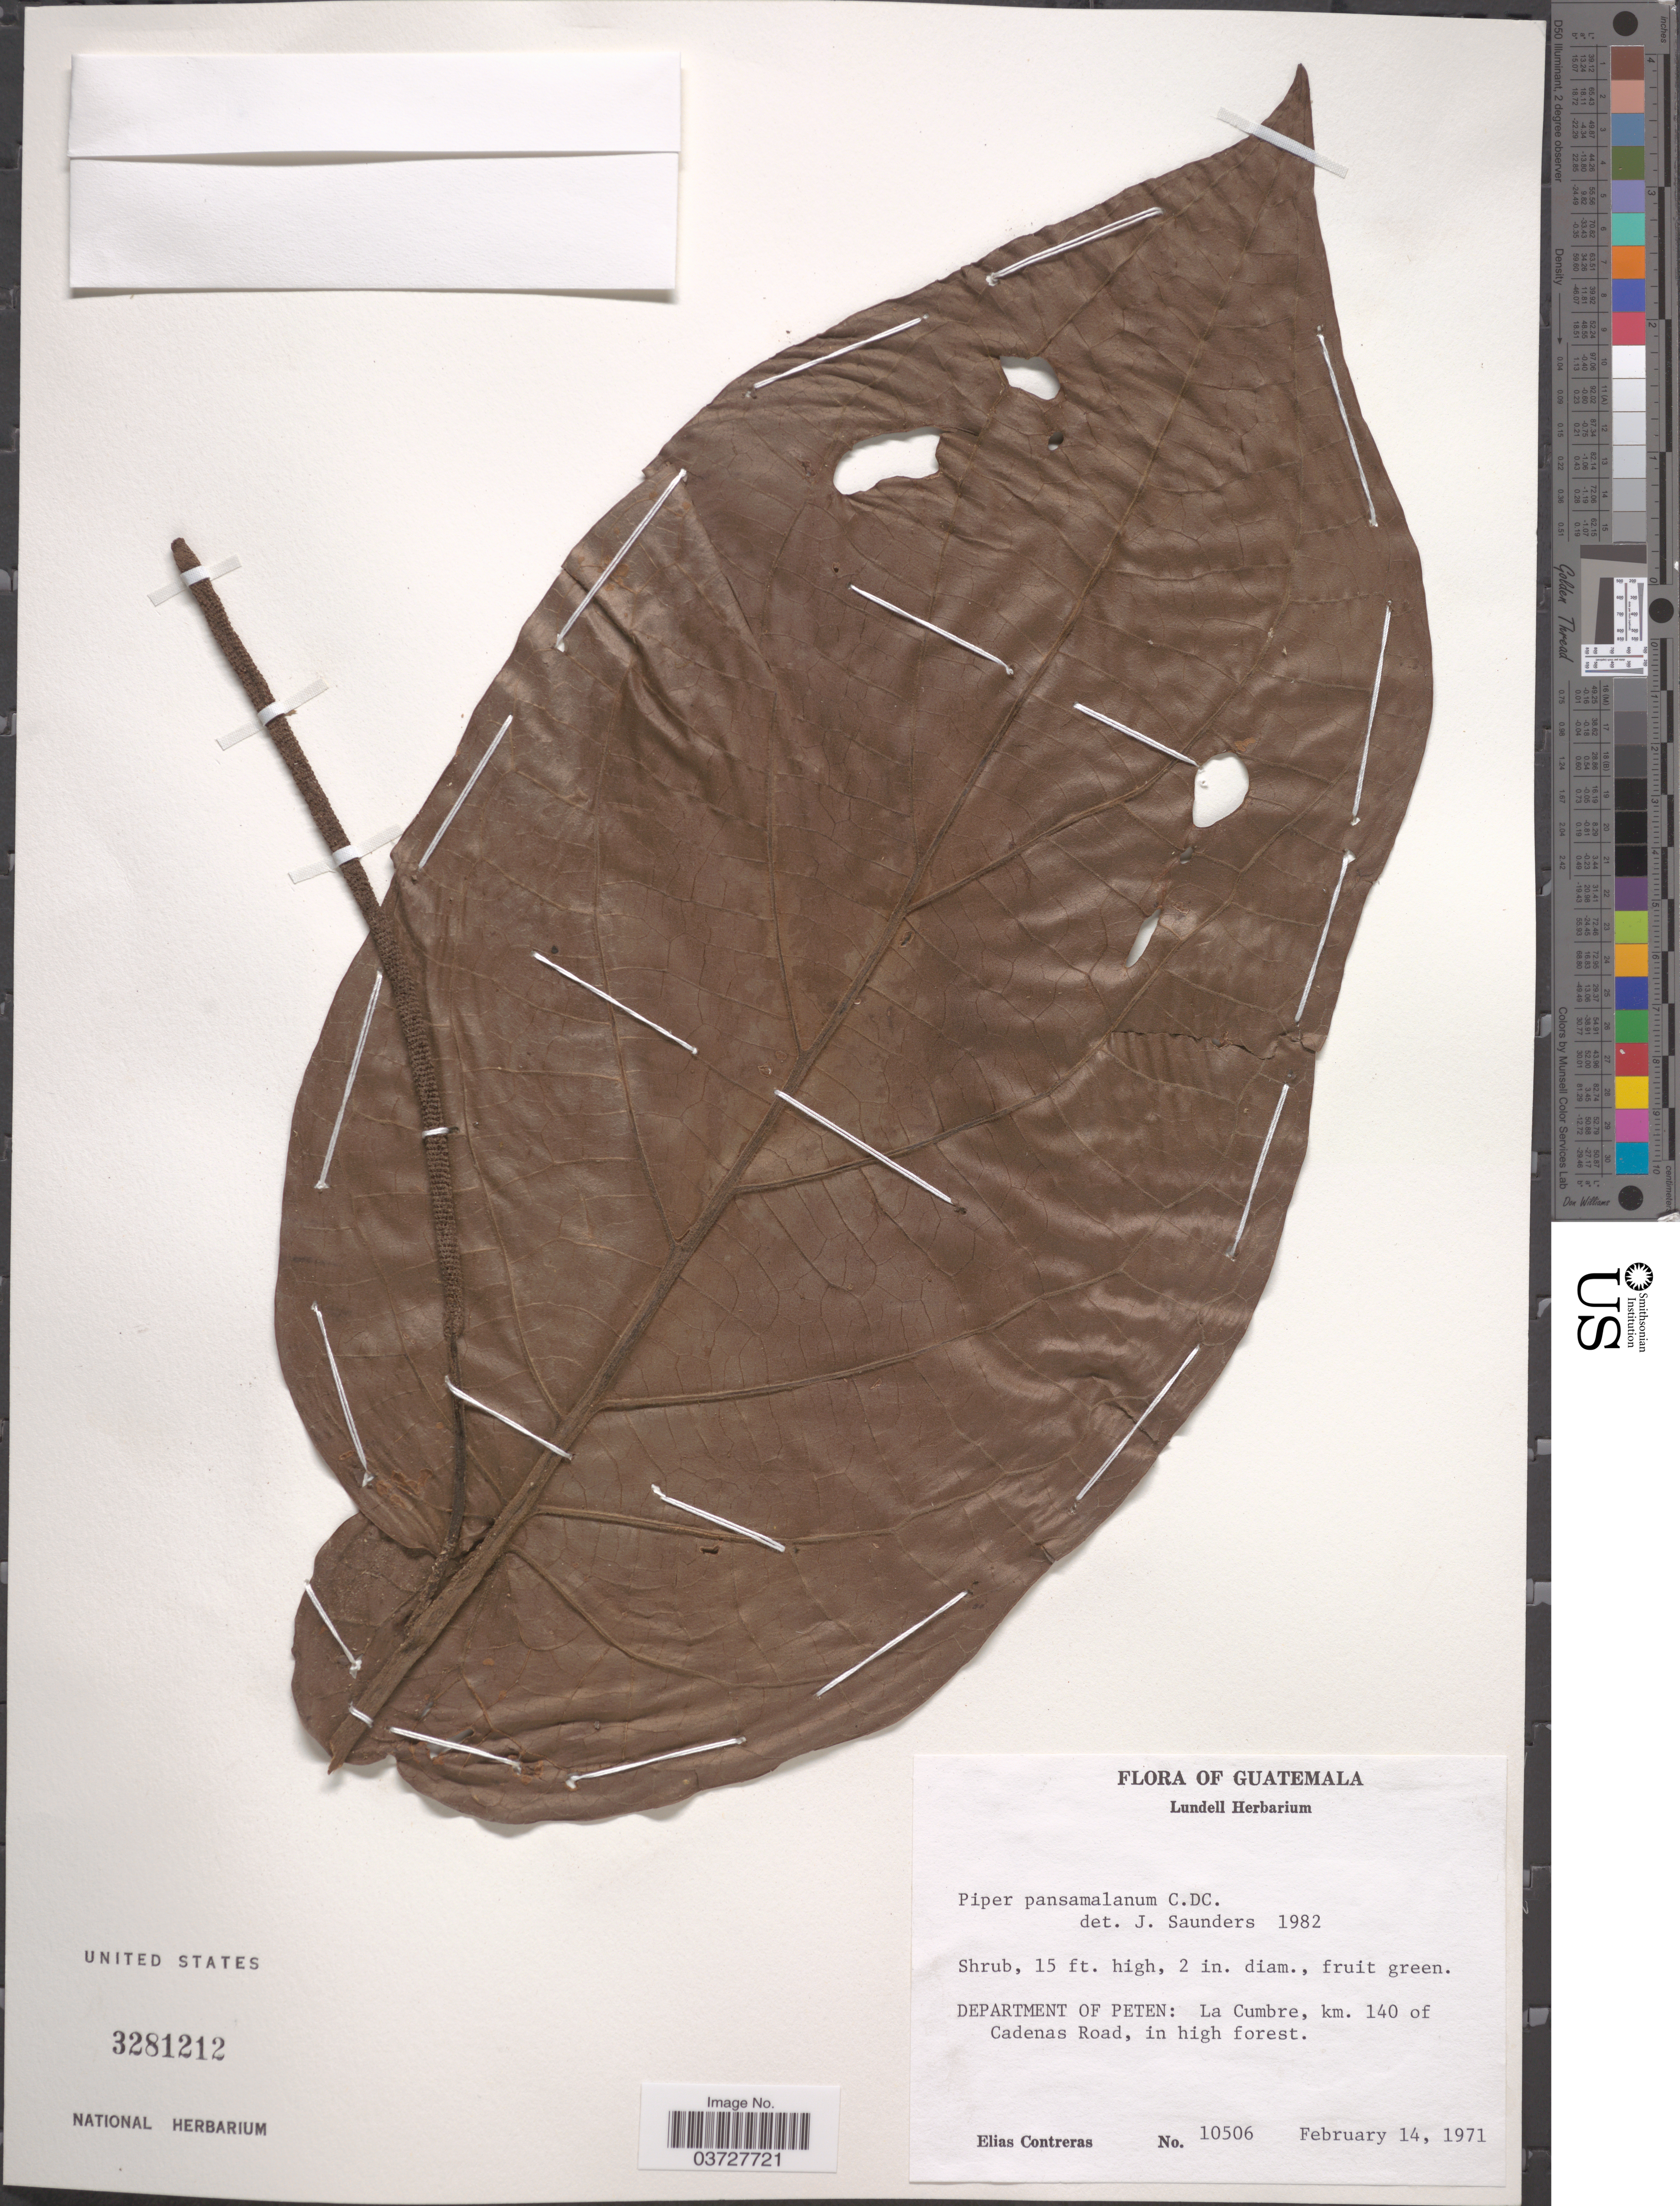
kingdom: Plantae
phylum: Tracheophyta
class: Magnoliopsida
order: Piperales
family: Piperaceae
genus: Piper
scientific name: Piper pansamalanum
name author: C. DC.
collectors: E. Contreras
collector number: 10506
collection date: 1971-02-14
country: Guatemala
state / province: El Peten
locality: Department of Peten: La Cumbre, km. 140 of Cadenas Road, in high forest.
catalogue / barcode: US 3281212